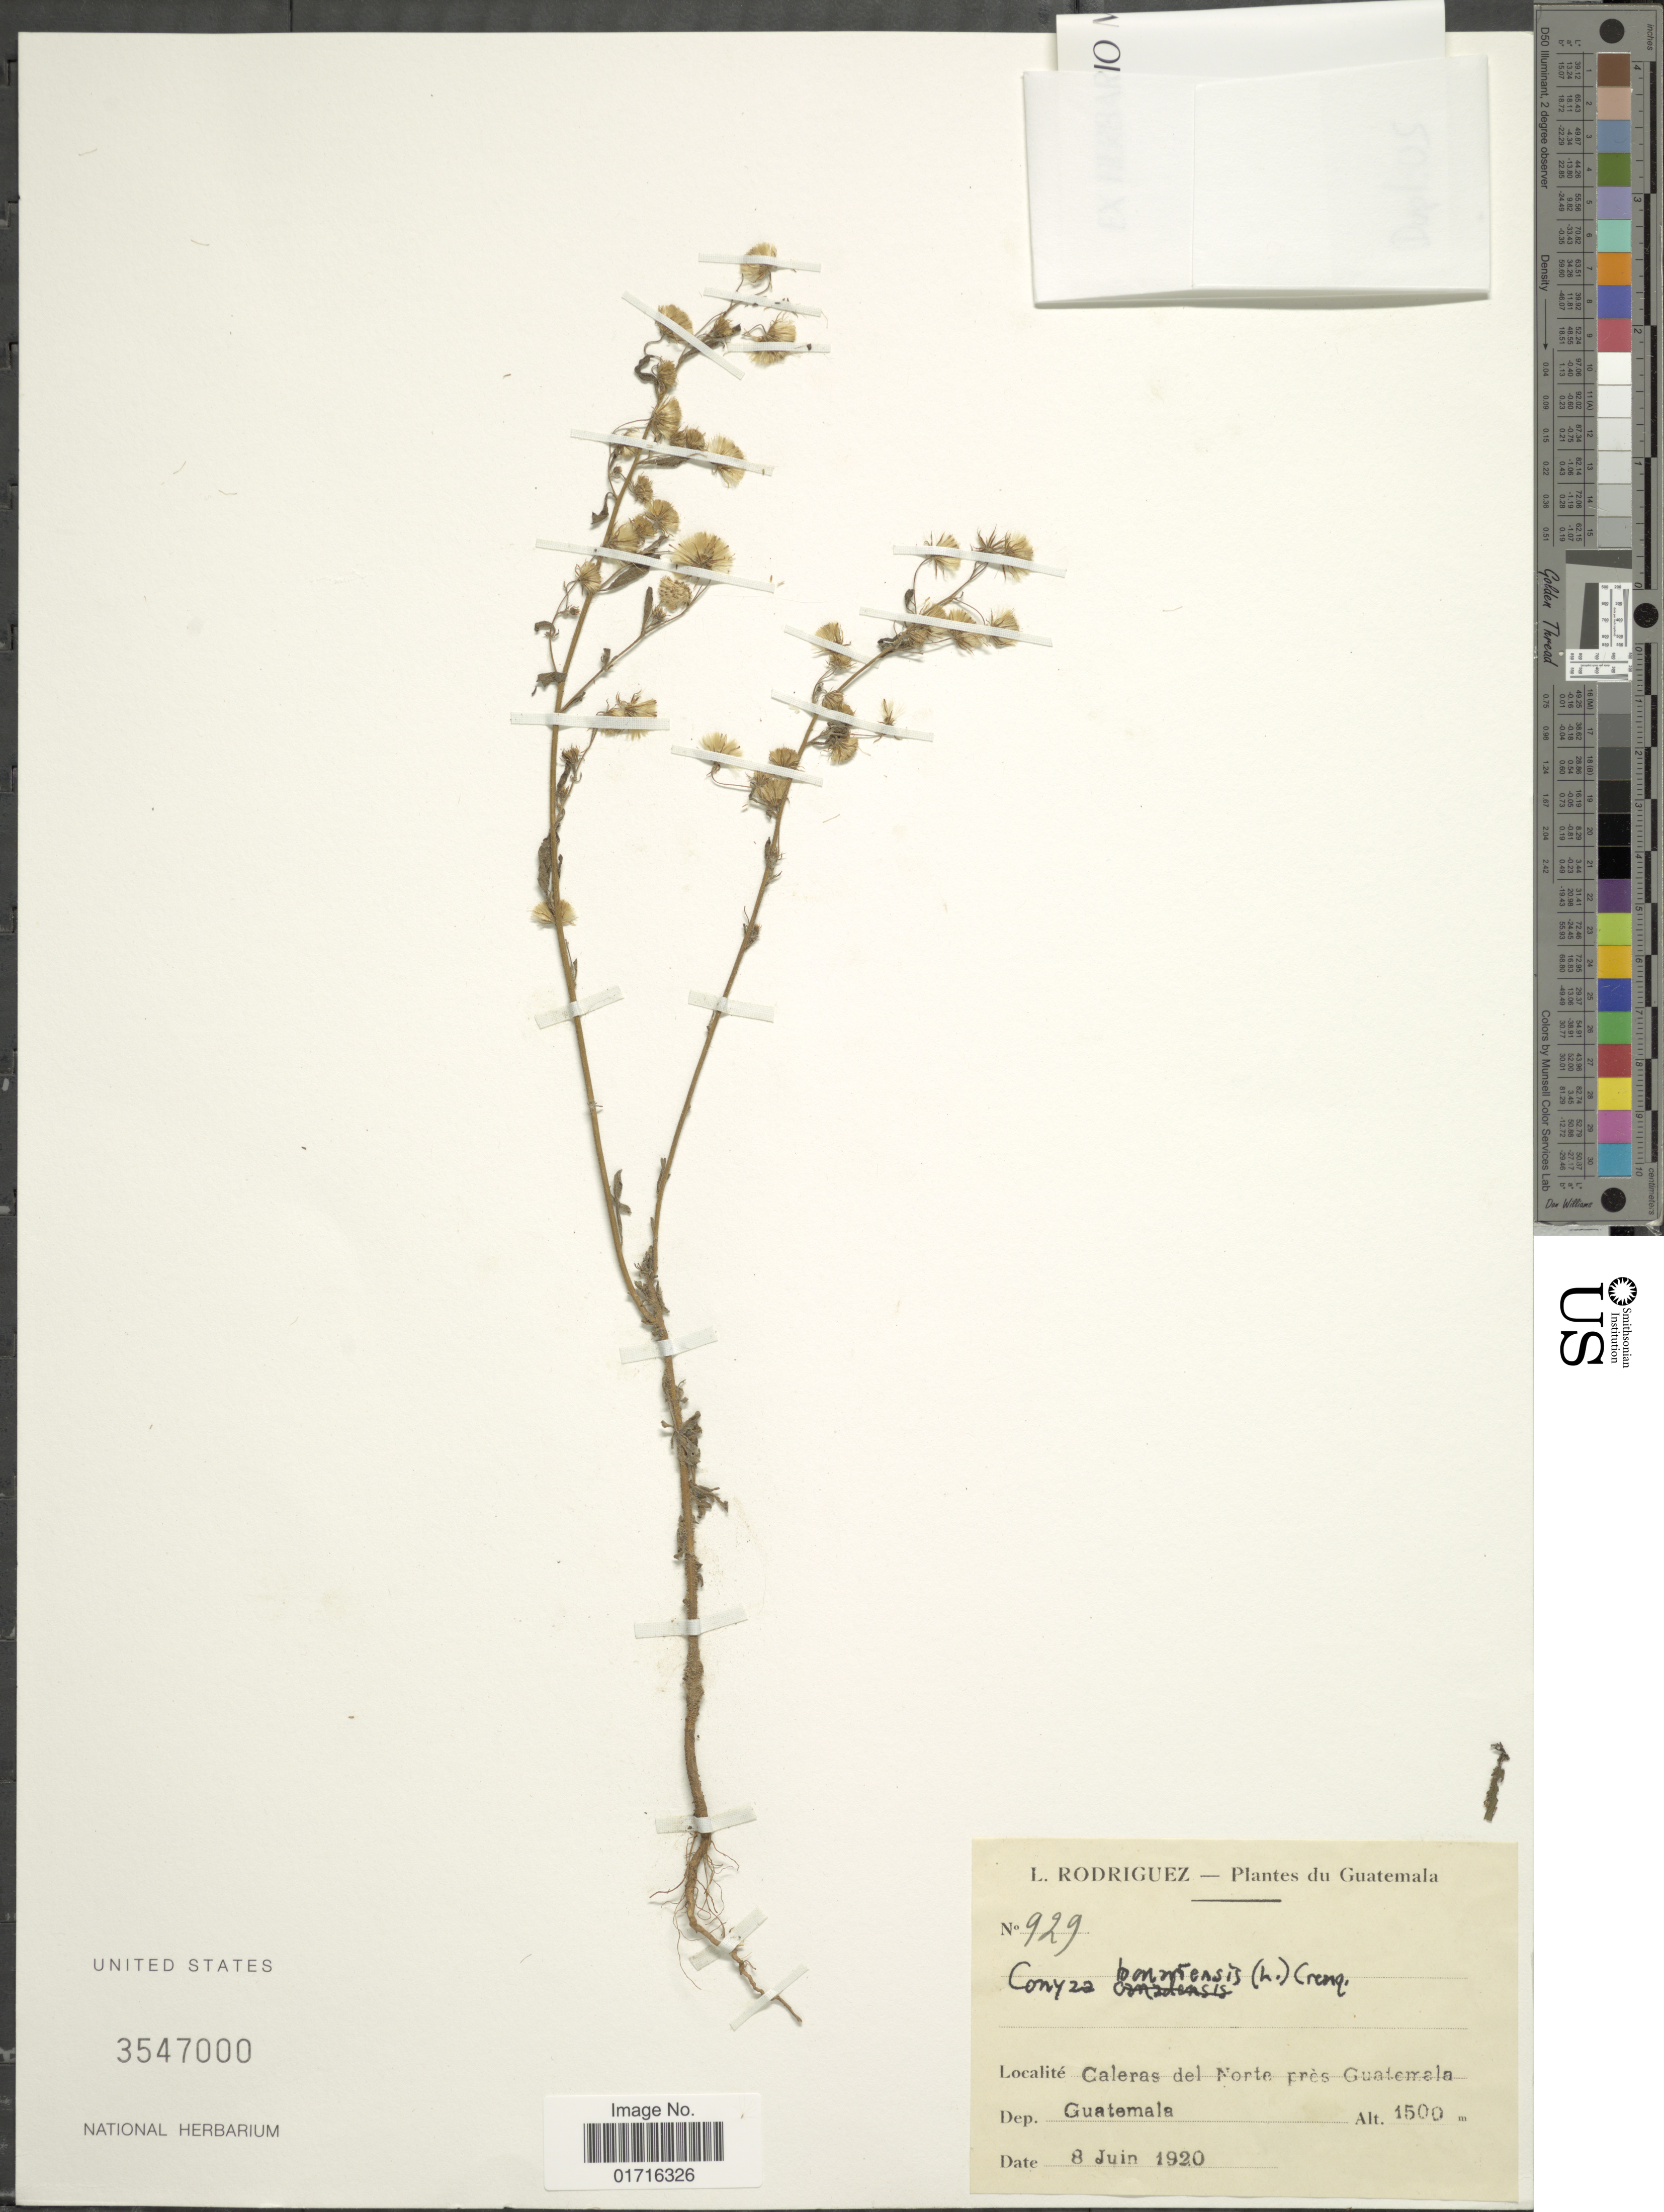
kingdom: Plantae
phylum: Tracheophyta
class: Magnoliopsida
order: Asterales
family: Asteraceae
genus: Conyza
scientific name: Conyza bonariensis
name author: (L.) Cronq.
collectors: L. Rodriguez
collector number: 929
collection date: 1920-06-08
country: Guatemala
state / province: Guatemala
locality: Caleras del Norte pres Guaterrala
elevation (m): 1500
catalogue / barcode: US 3547000